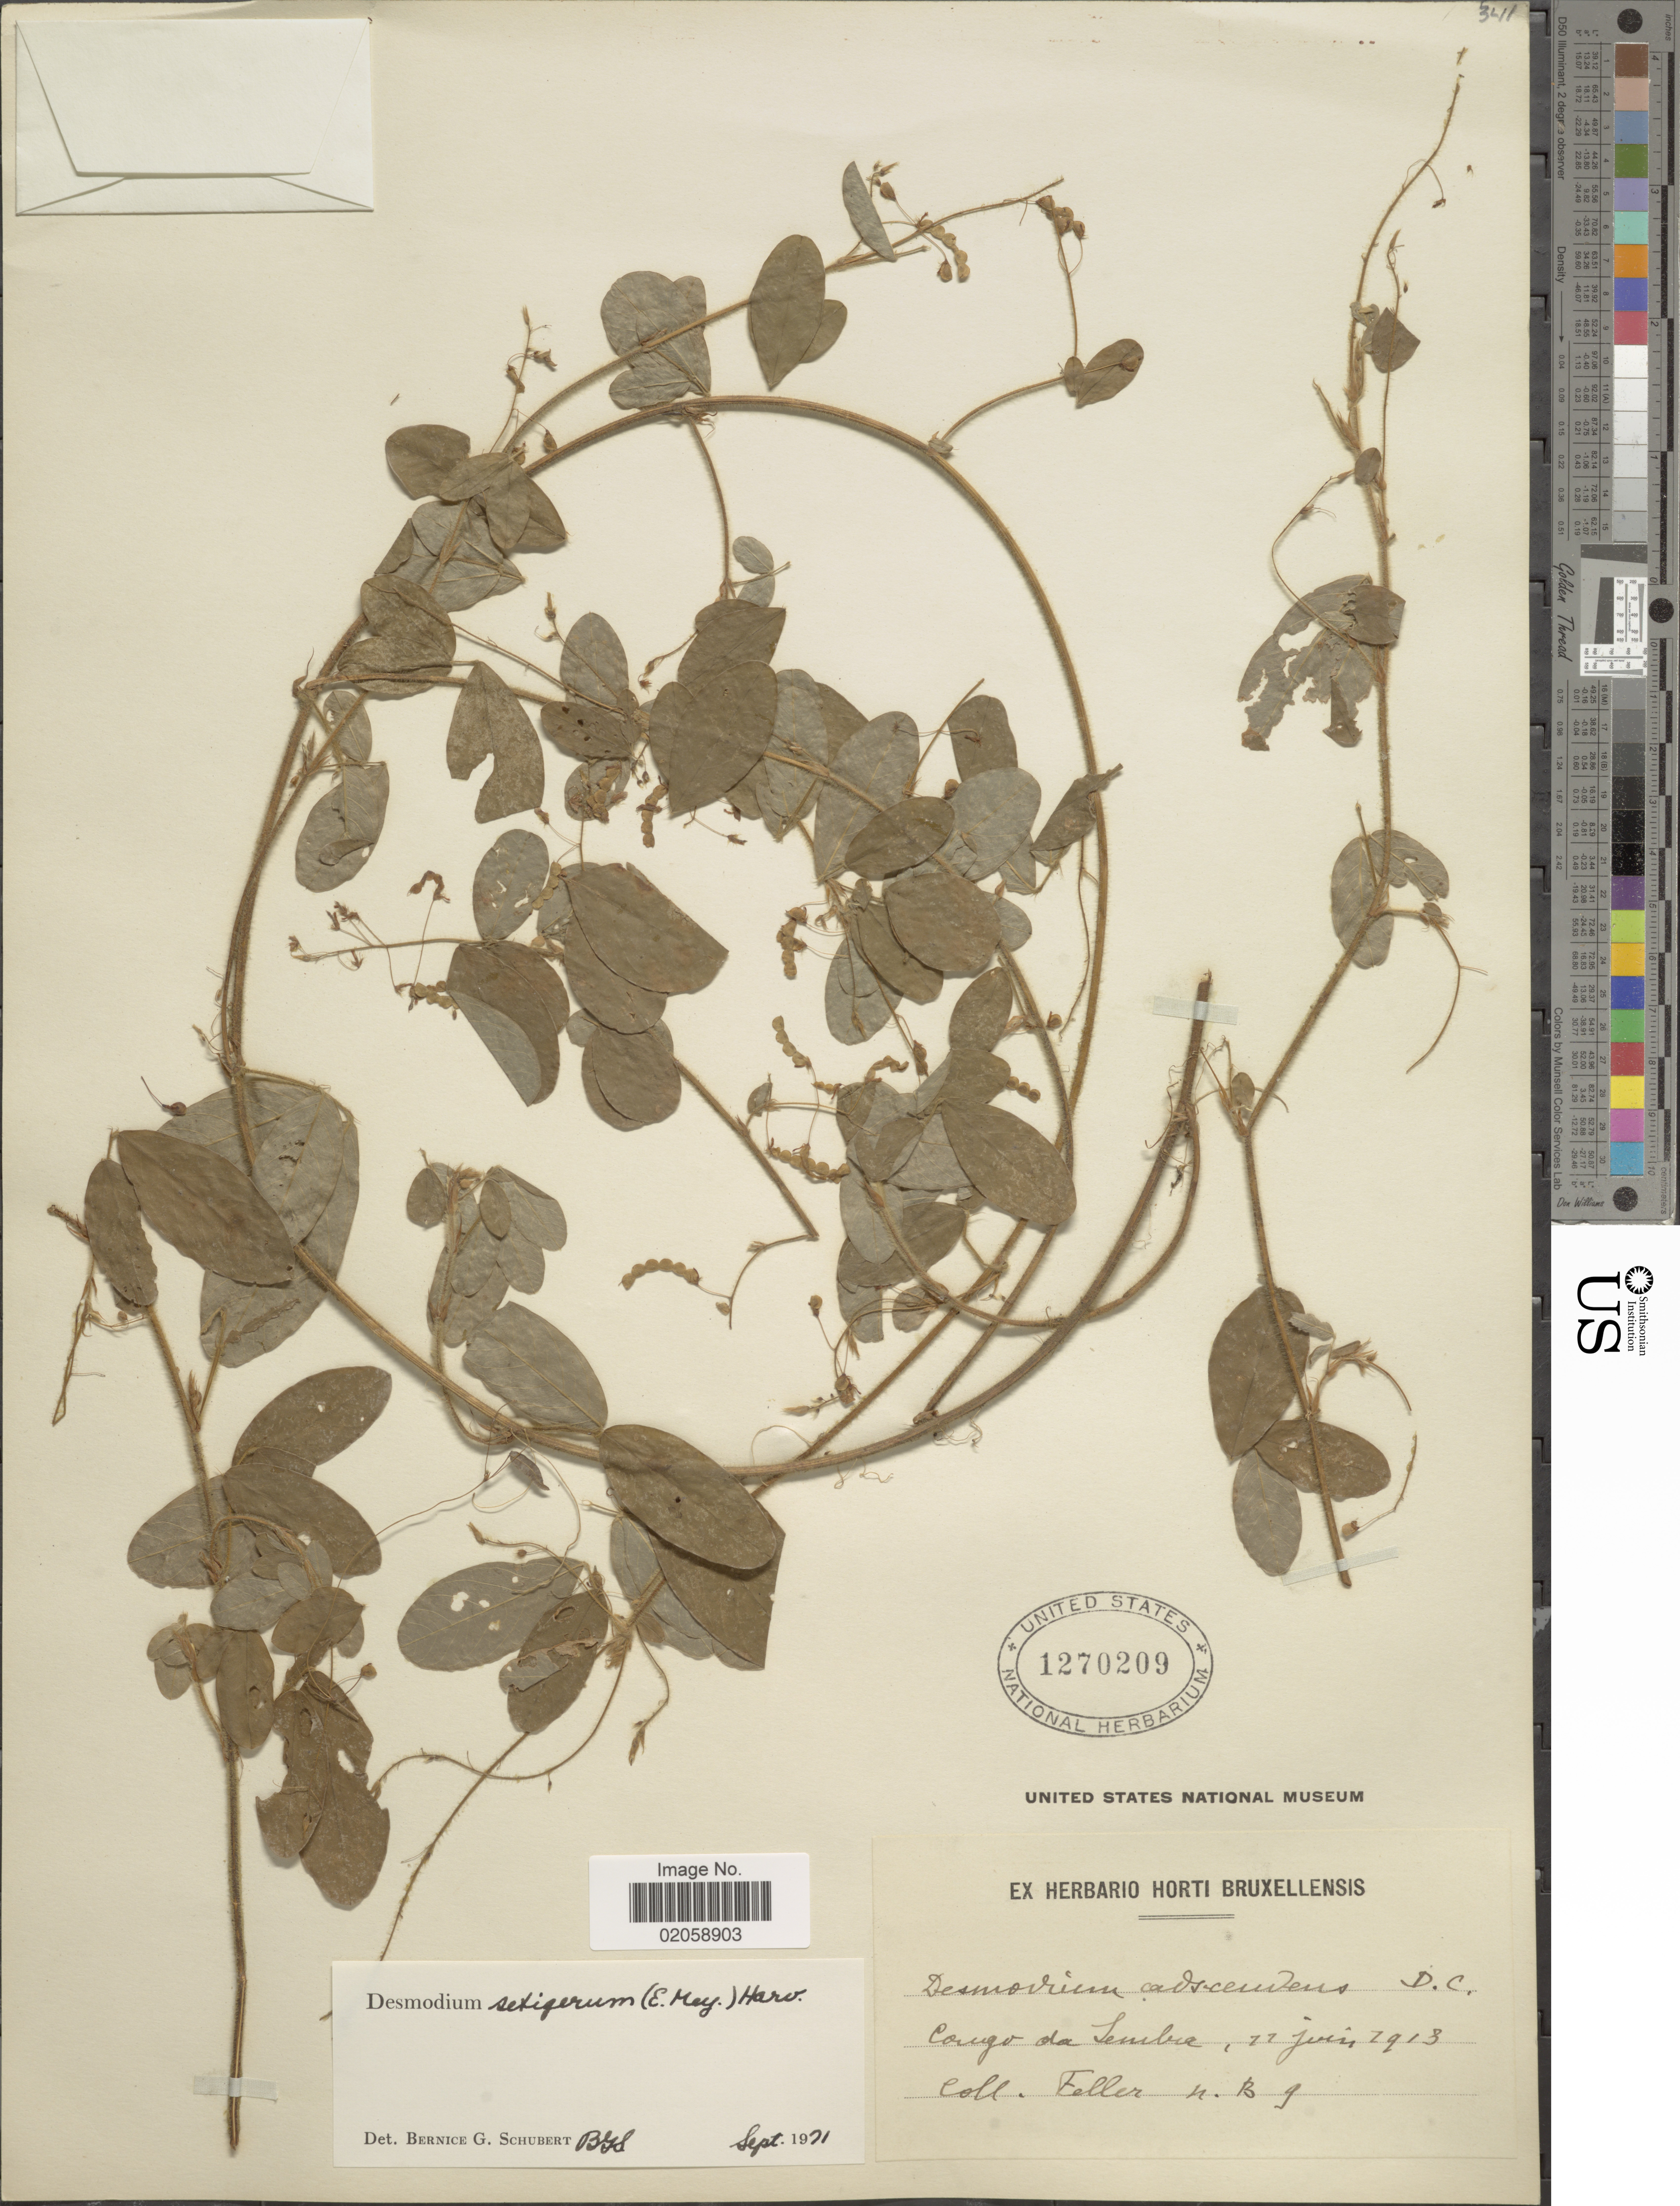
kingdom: Plantae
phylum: Tracheophyta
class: Magnoliopsida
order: Fabales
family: Fabaceae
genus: Grona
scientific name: Grona setigera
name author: (E. Mey.) H. Ohashi & K. Ohashi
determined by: Strong, Mark T., (BOT), Smithsonian Institution - National Museum of Natural History (UNITED STATES)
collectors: Feller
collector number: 11061913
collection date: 1913-06-11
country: Congo, Democratic Republic of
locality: Congo da Lemba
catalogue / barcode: US 1270209